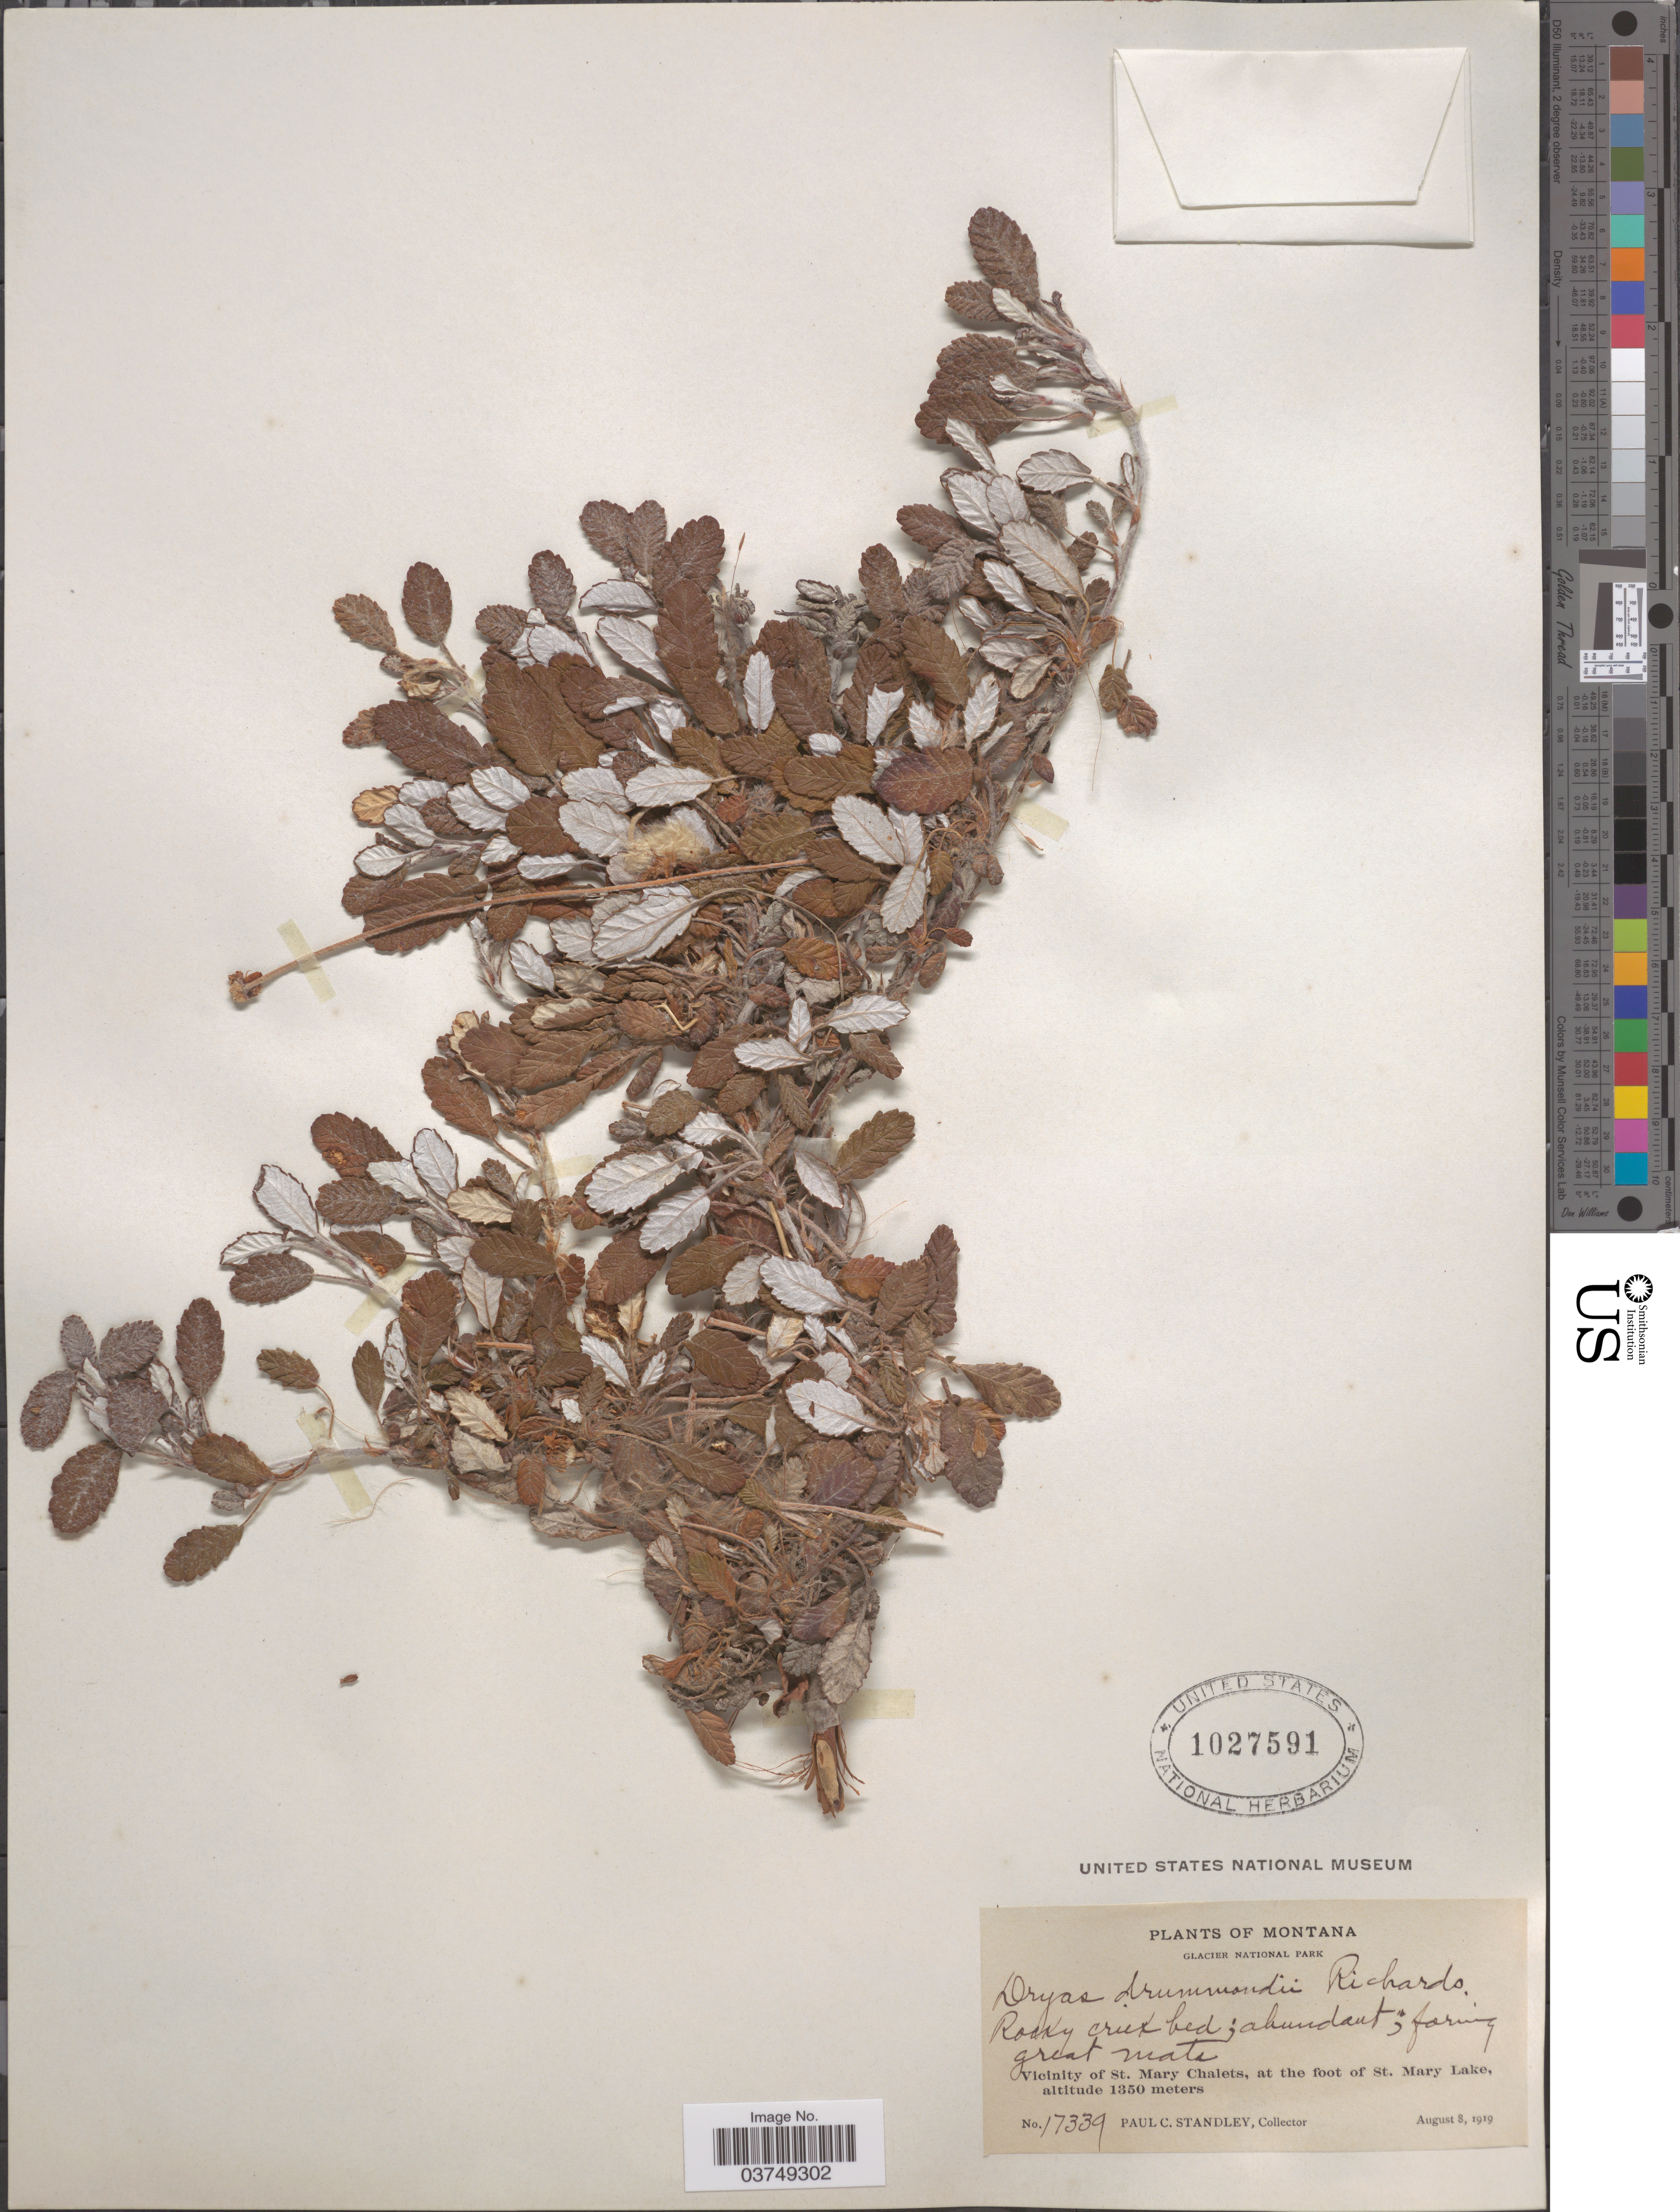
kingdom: Plantae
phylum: Tracheophyta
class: Magnoliopsida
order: Rosales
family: Rosaceae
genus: Dryas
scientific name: Dryas drummondii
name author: Hook. & Richardson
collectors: P. C. Standley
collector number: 17339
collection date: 1919-08-08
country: United States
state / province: Montana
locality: Glacier National Park. Vicinity of St. Mary Chalets, at the foot of St. Mary Lake.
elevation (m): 1350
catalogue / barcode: US 1027591